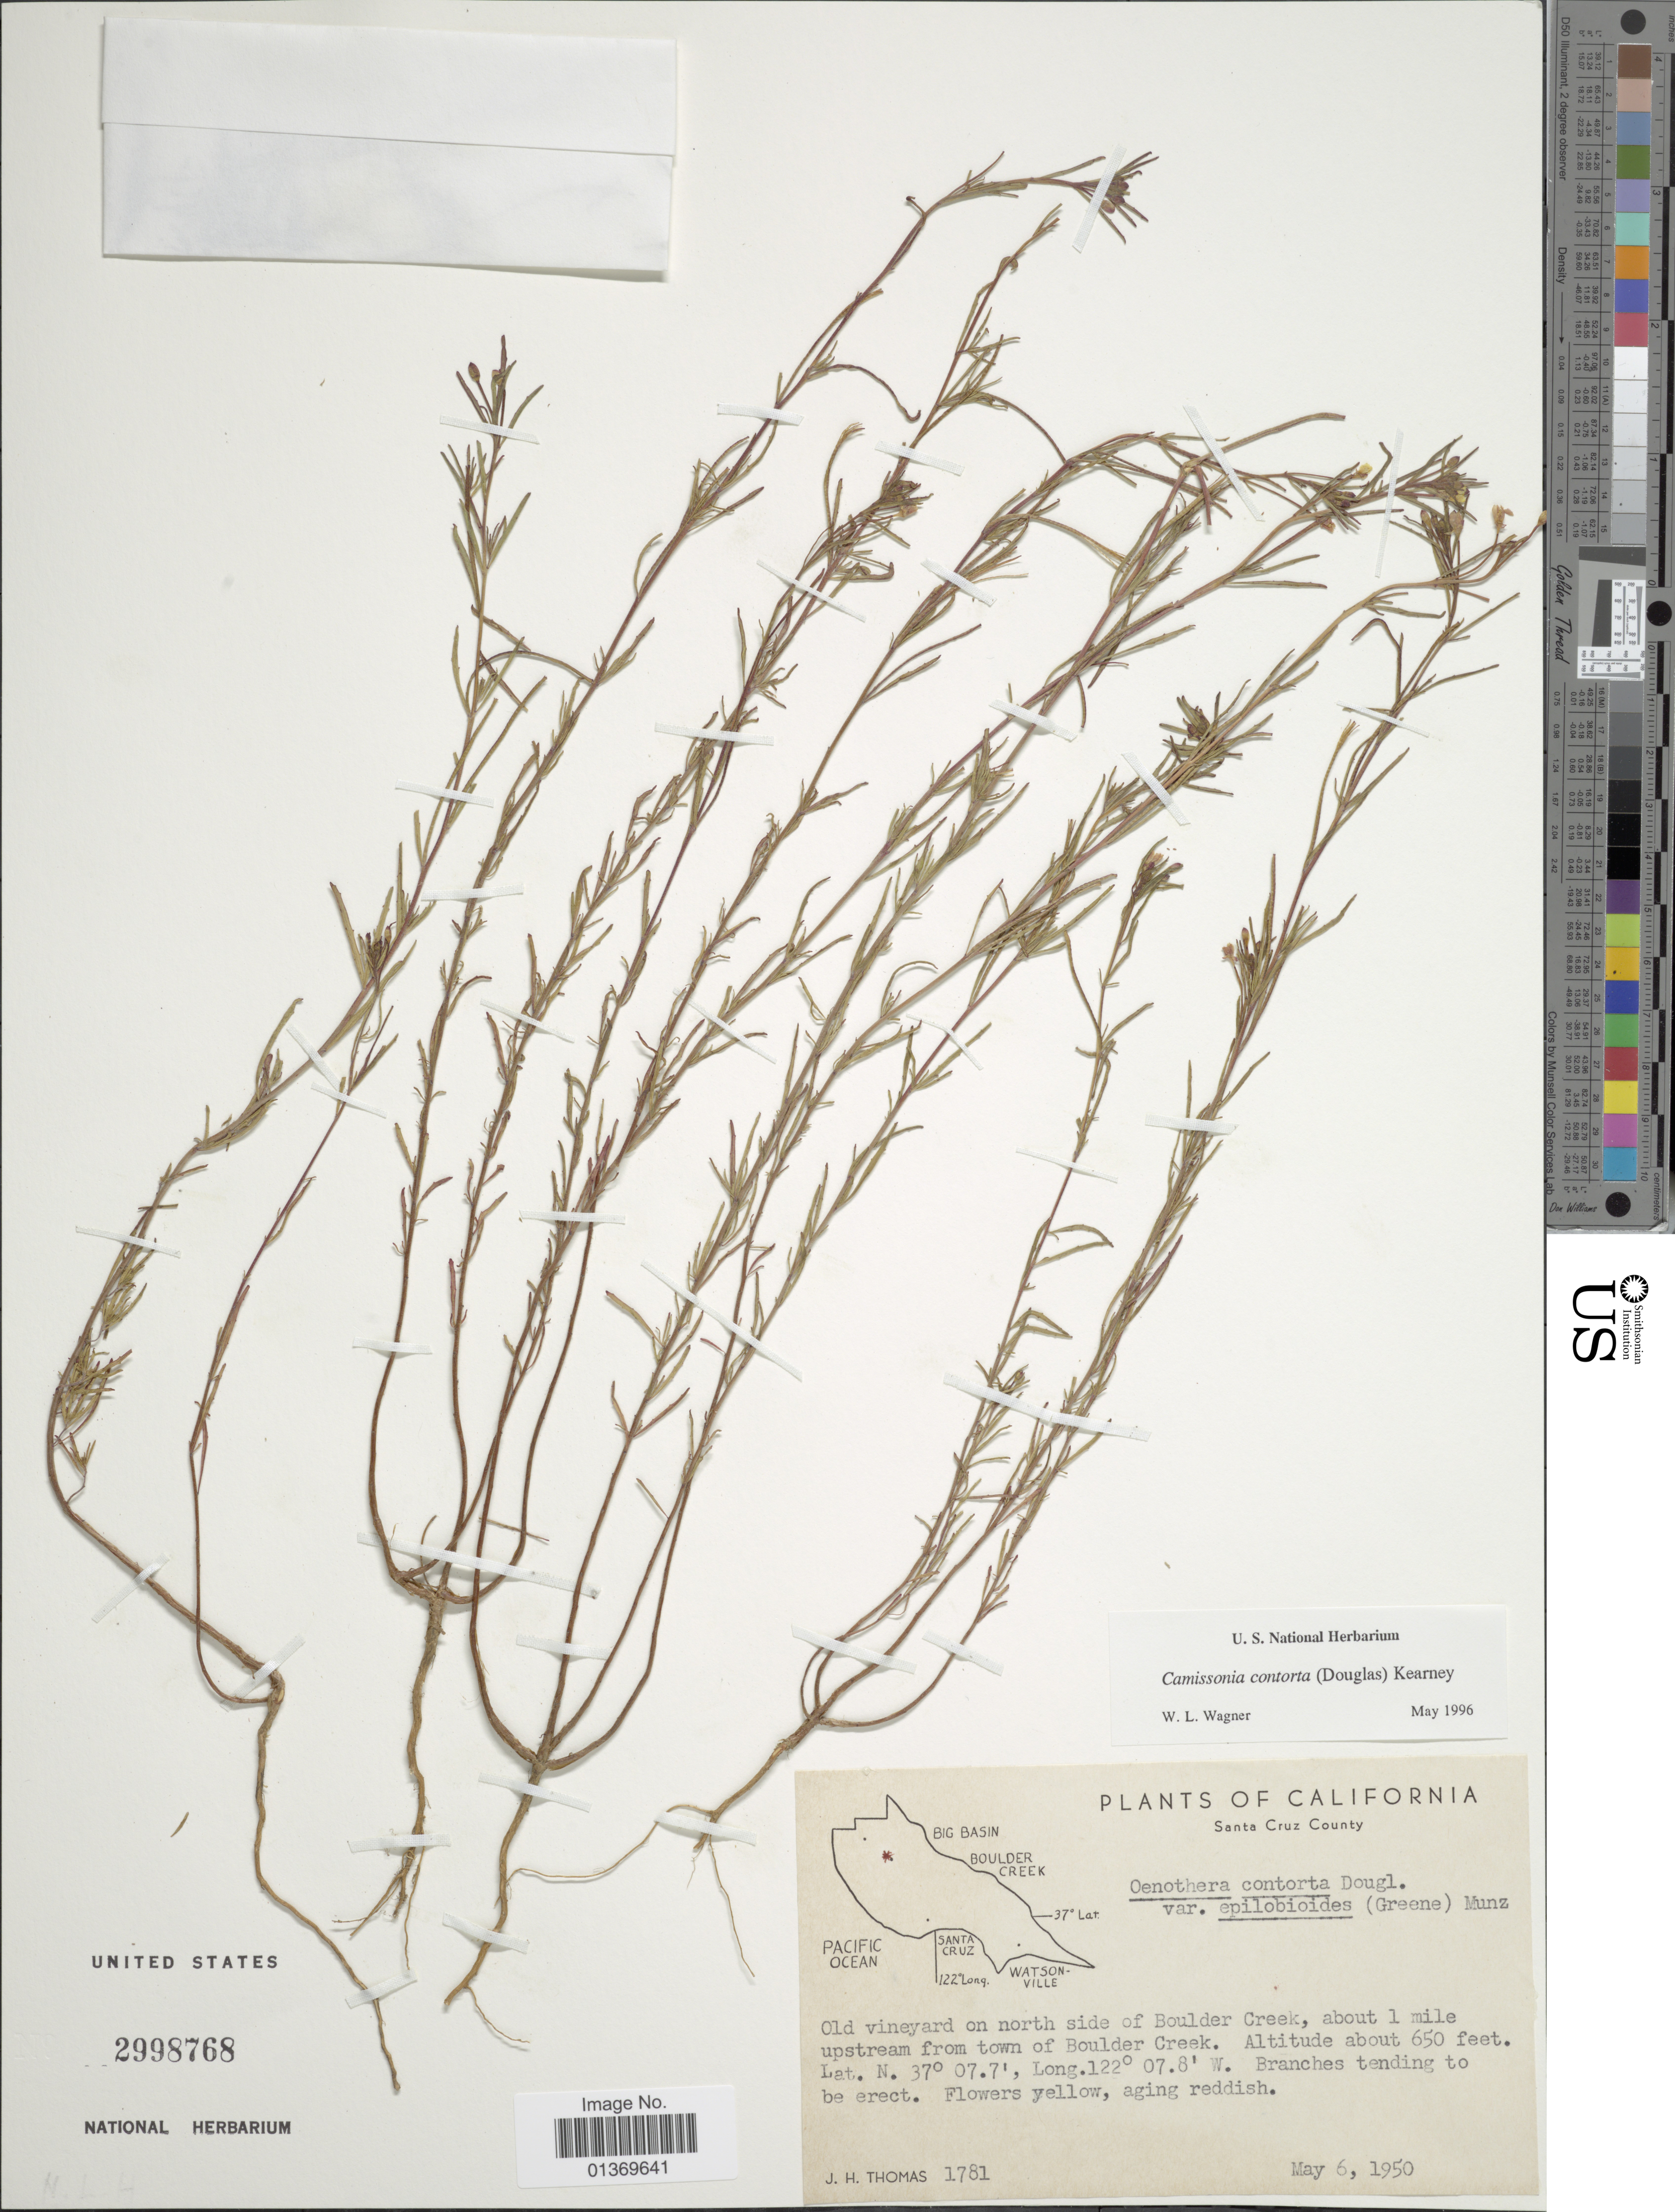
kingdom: Plantae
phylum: Tracheophyta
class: Magnoliopsida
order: Myrtales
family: Onagraceae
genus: Camissonia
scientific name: Camissonia contorta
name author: (Douglas) Kearney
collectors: J. H. Thomas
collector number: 1781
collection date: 1950-05-06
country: United States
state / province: California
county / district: Santa Cruz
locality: Old vineyard on north side of Boulder Creek, about 1 mile upstream from town of Boulder Creek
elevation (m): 198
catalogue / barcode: US 2998768